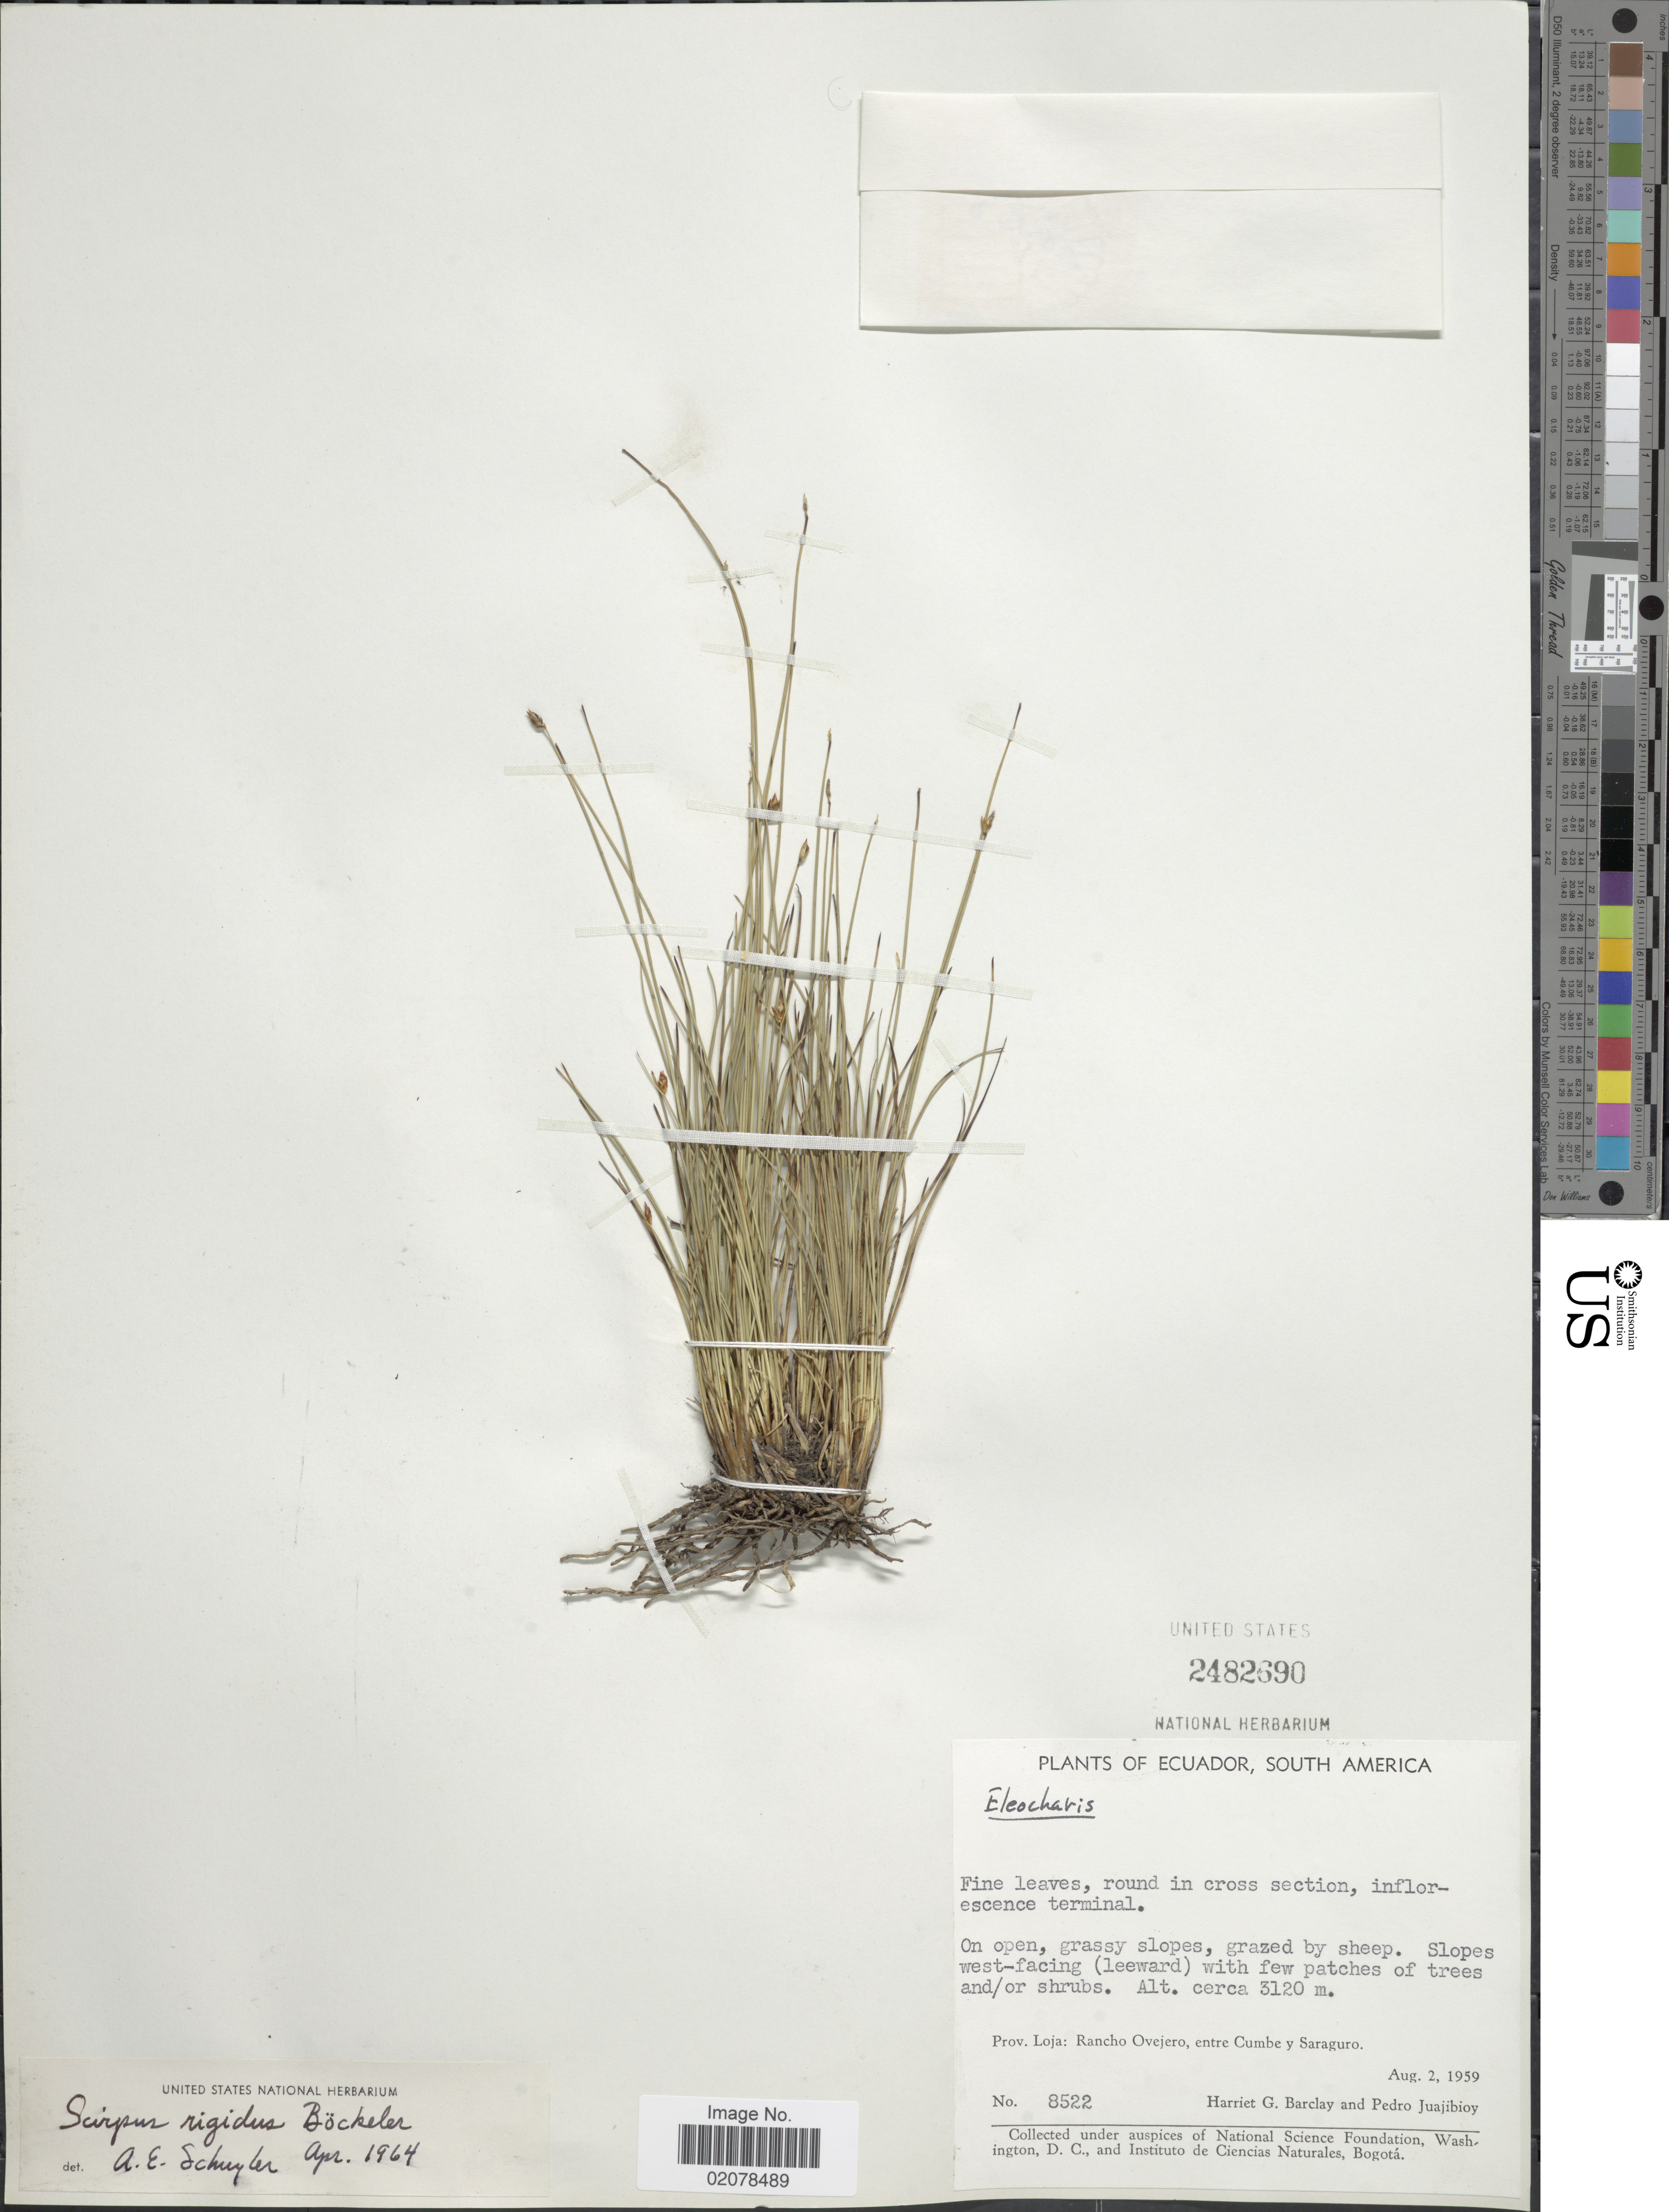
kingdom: Plantae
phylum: Tracheophyta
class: Liliopsida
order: Poales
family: Cyperaceae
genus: Trichophorum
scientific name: Trichophorum rigidum subsp. ecuadoriense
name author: Dhooge & Goetgh.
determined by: Strong, Mark T., (BOT), Smithsonian Institution - National Museum of Natural History (UNITED STATES)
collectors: H. G. Barclay & P. Juajibioy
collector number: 8522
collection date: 1959-08-02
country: Ecuador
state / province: Loja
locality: On open, grossy slopes, grazed by steep, slopes west-facing (leeward, Rancho Ovejero, entre Cumbe y Saraguro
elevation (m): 3120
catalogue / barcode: US 2482690